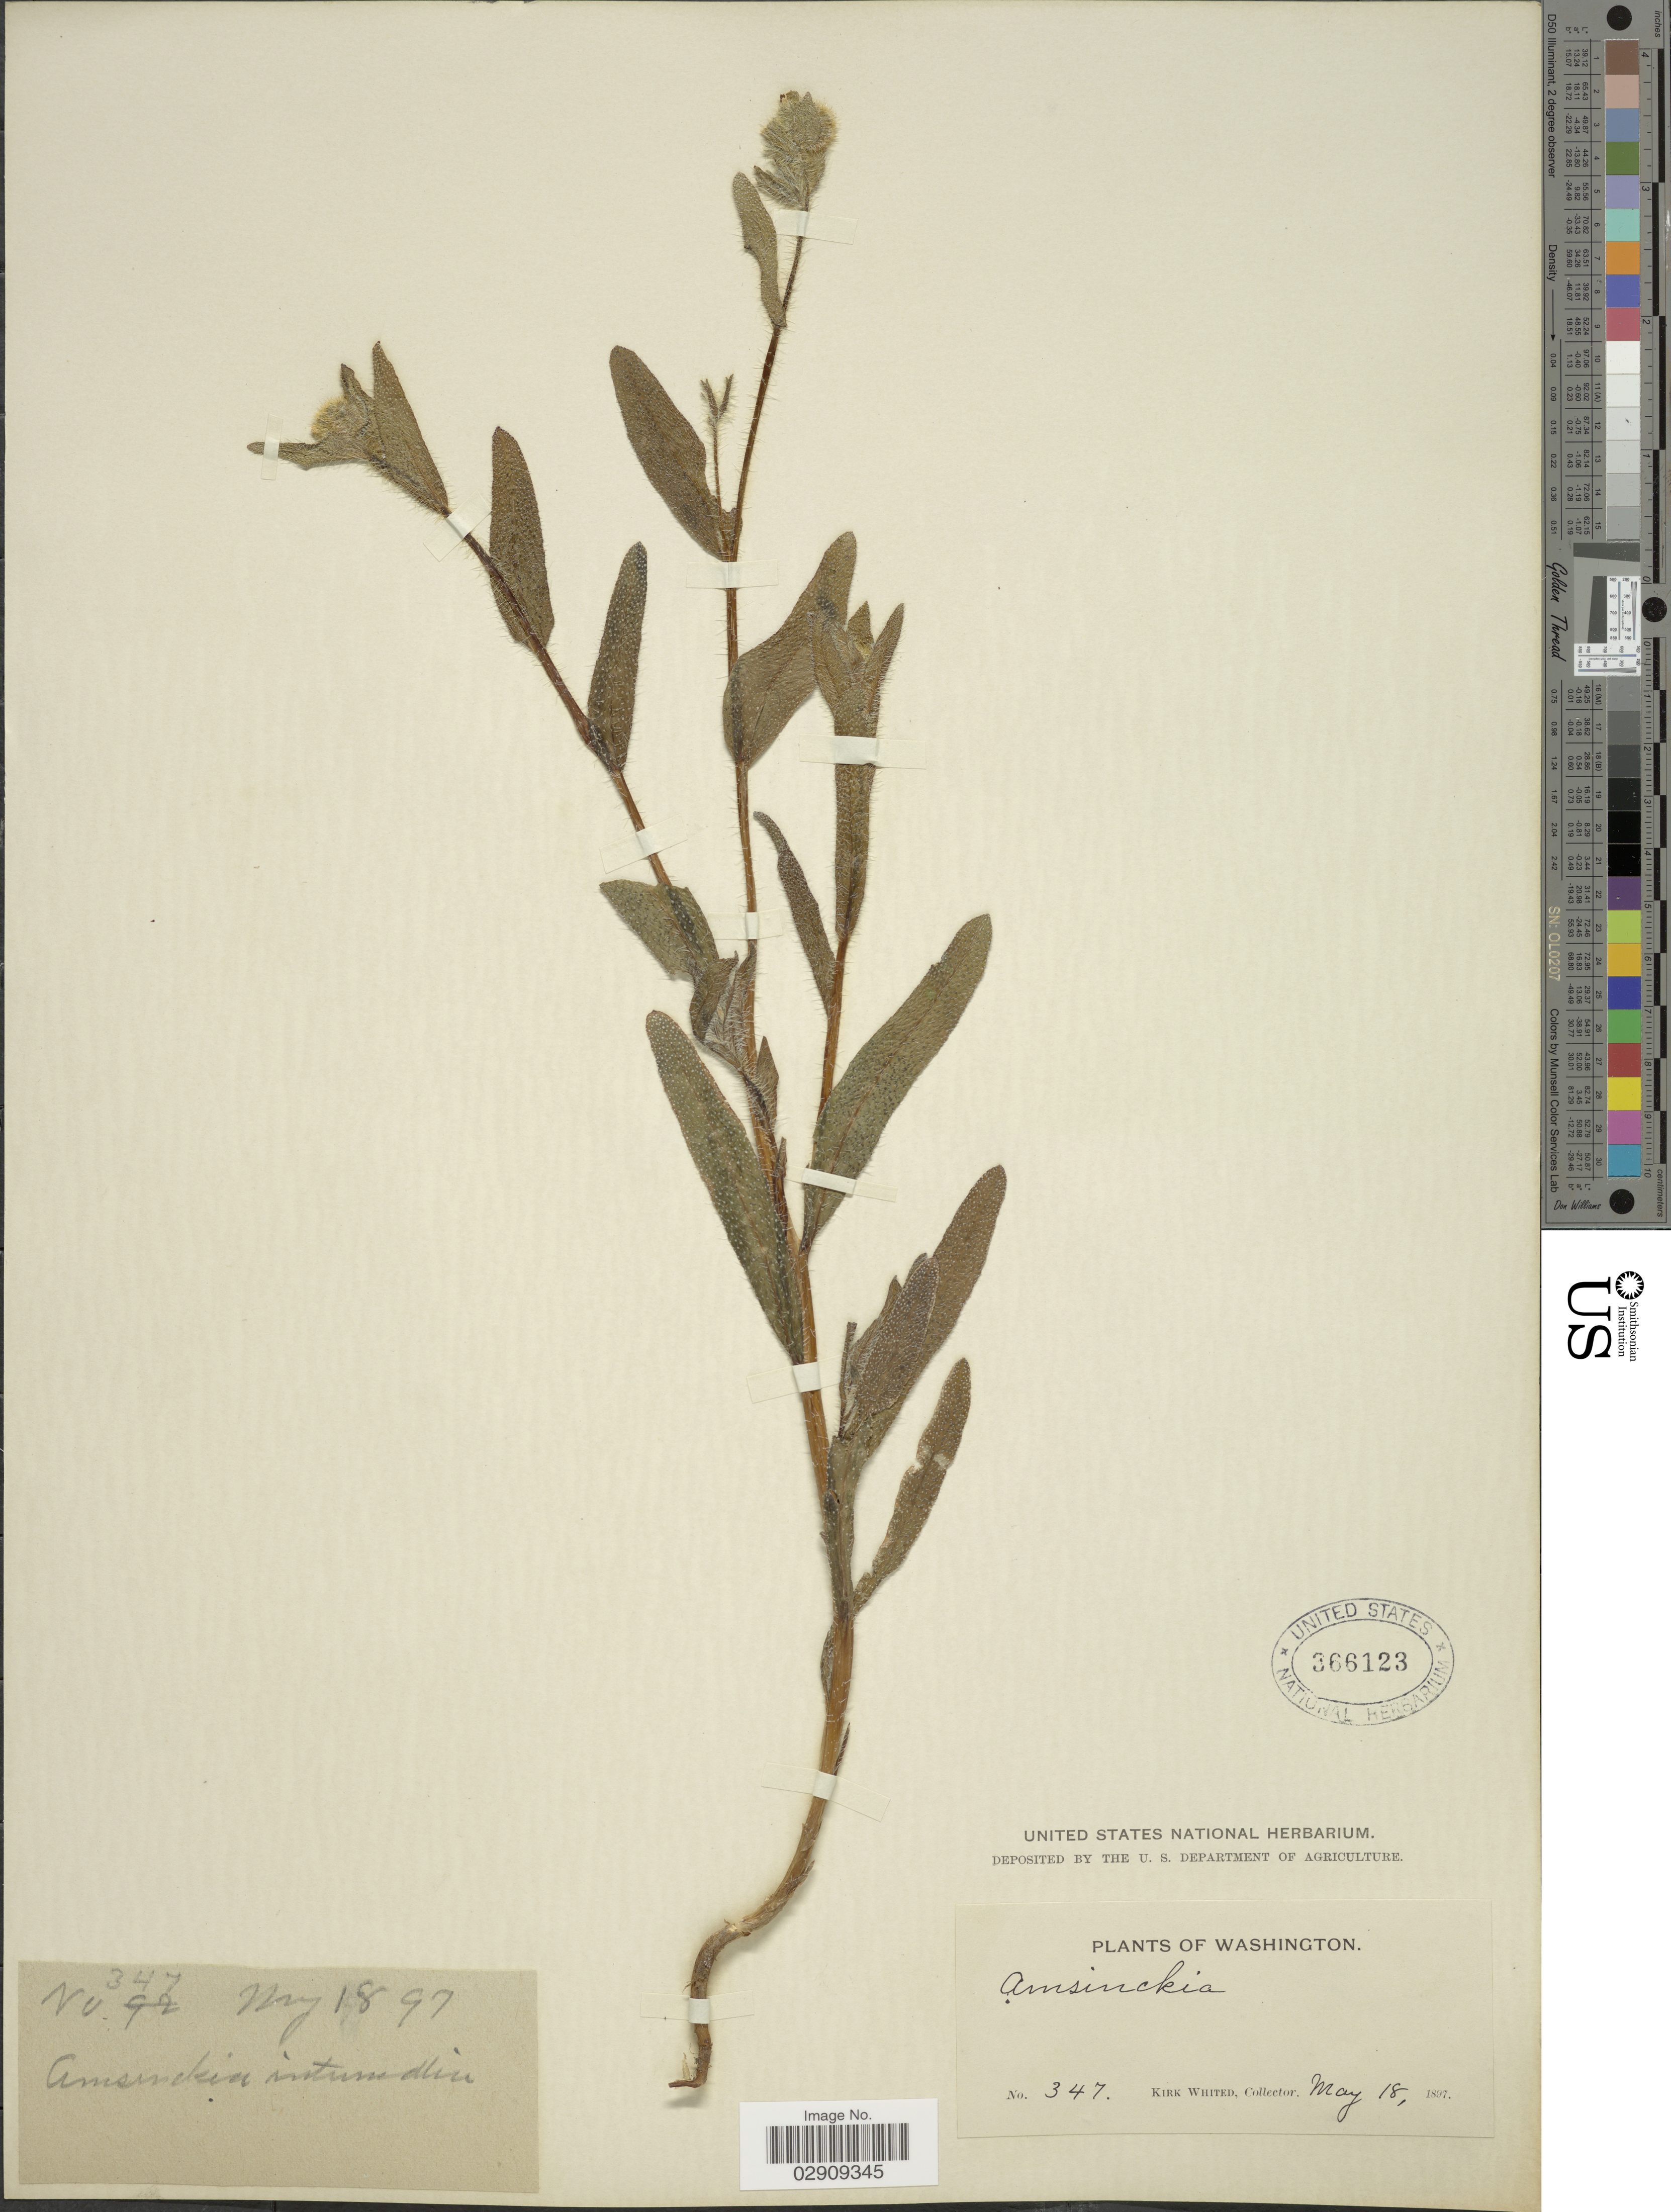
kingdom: Plantae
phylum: Tracheophyta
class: Magnoliopsida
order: Boraginales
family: Boraginaceae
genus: Amsinckia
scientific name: Amsinckia menziesii var. intermedia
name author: (Fisch. & C.A. Mey.) Ganders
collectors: K. Whited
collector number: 347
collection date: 1897-05-18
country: United States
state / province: Washington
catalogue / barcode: US 366123